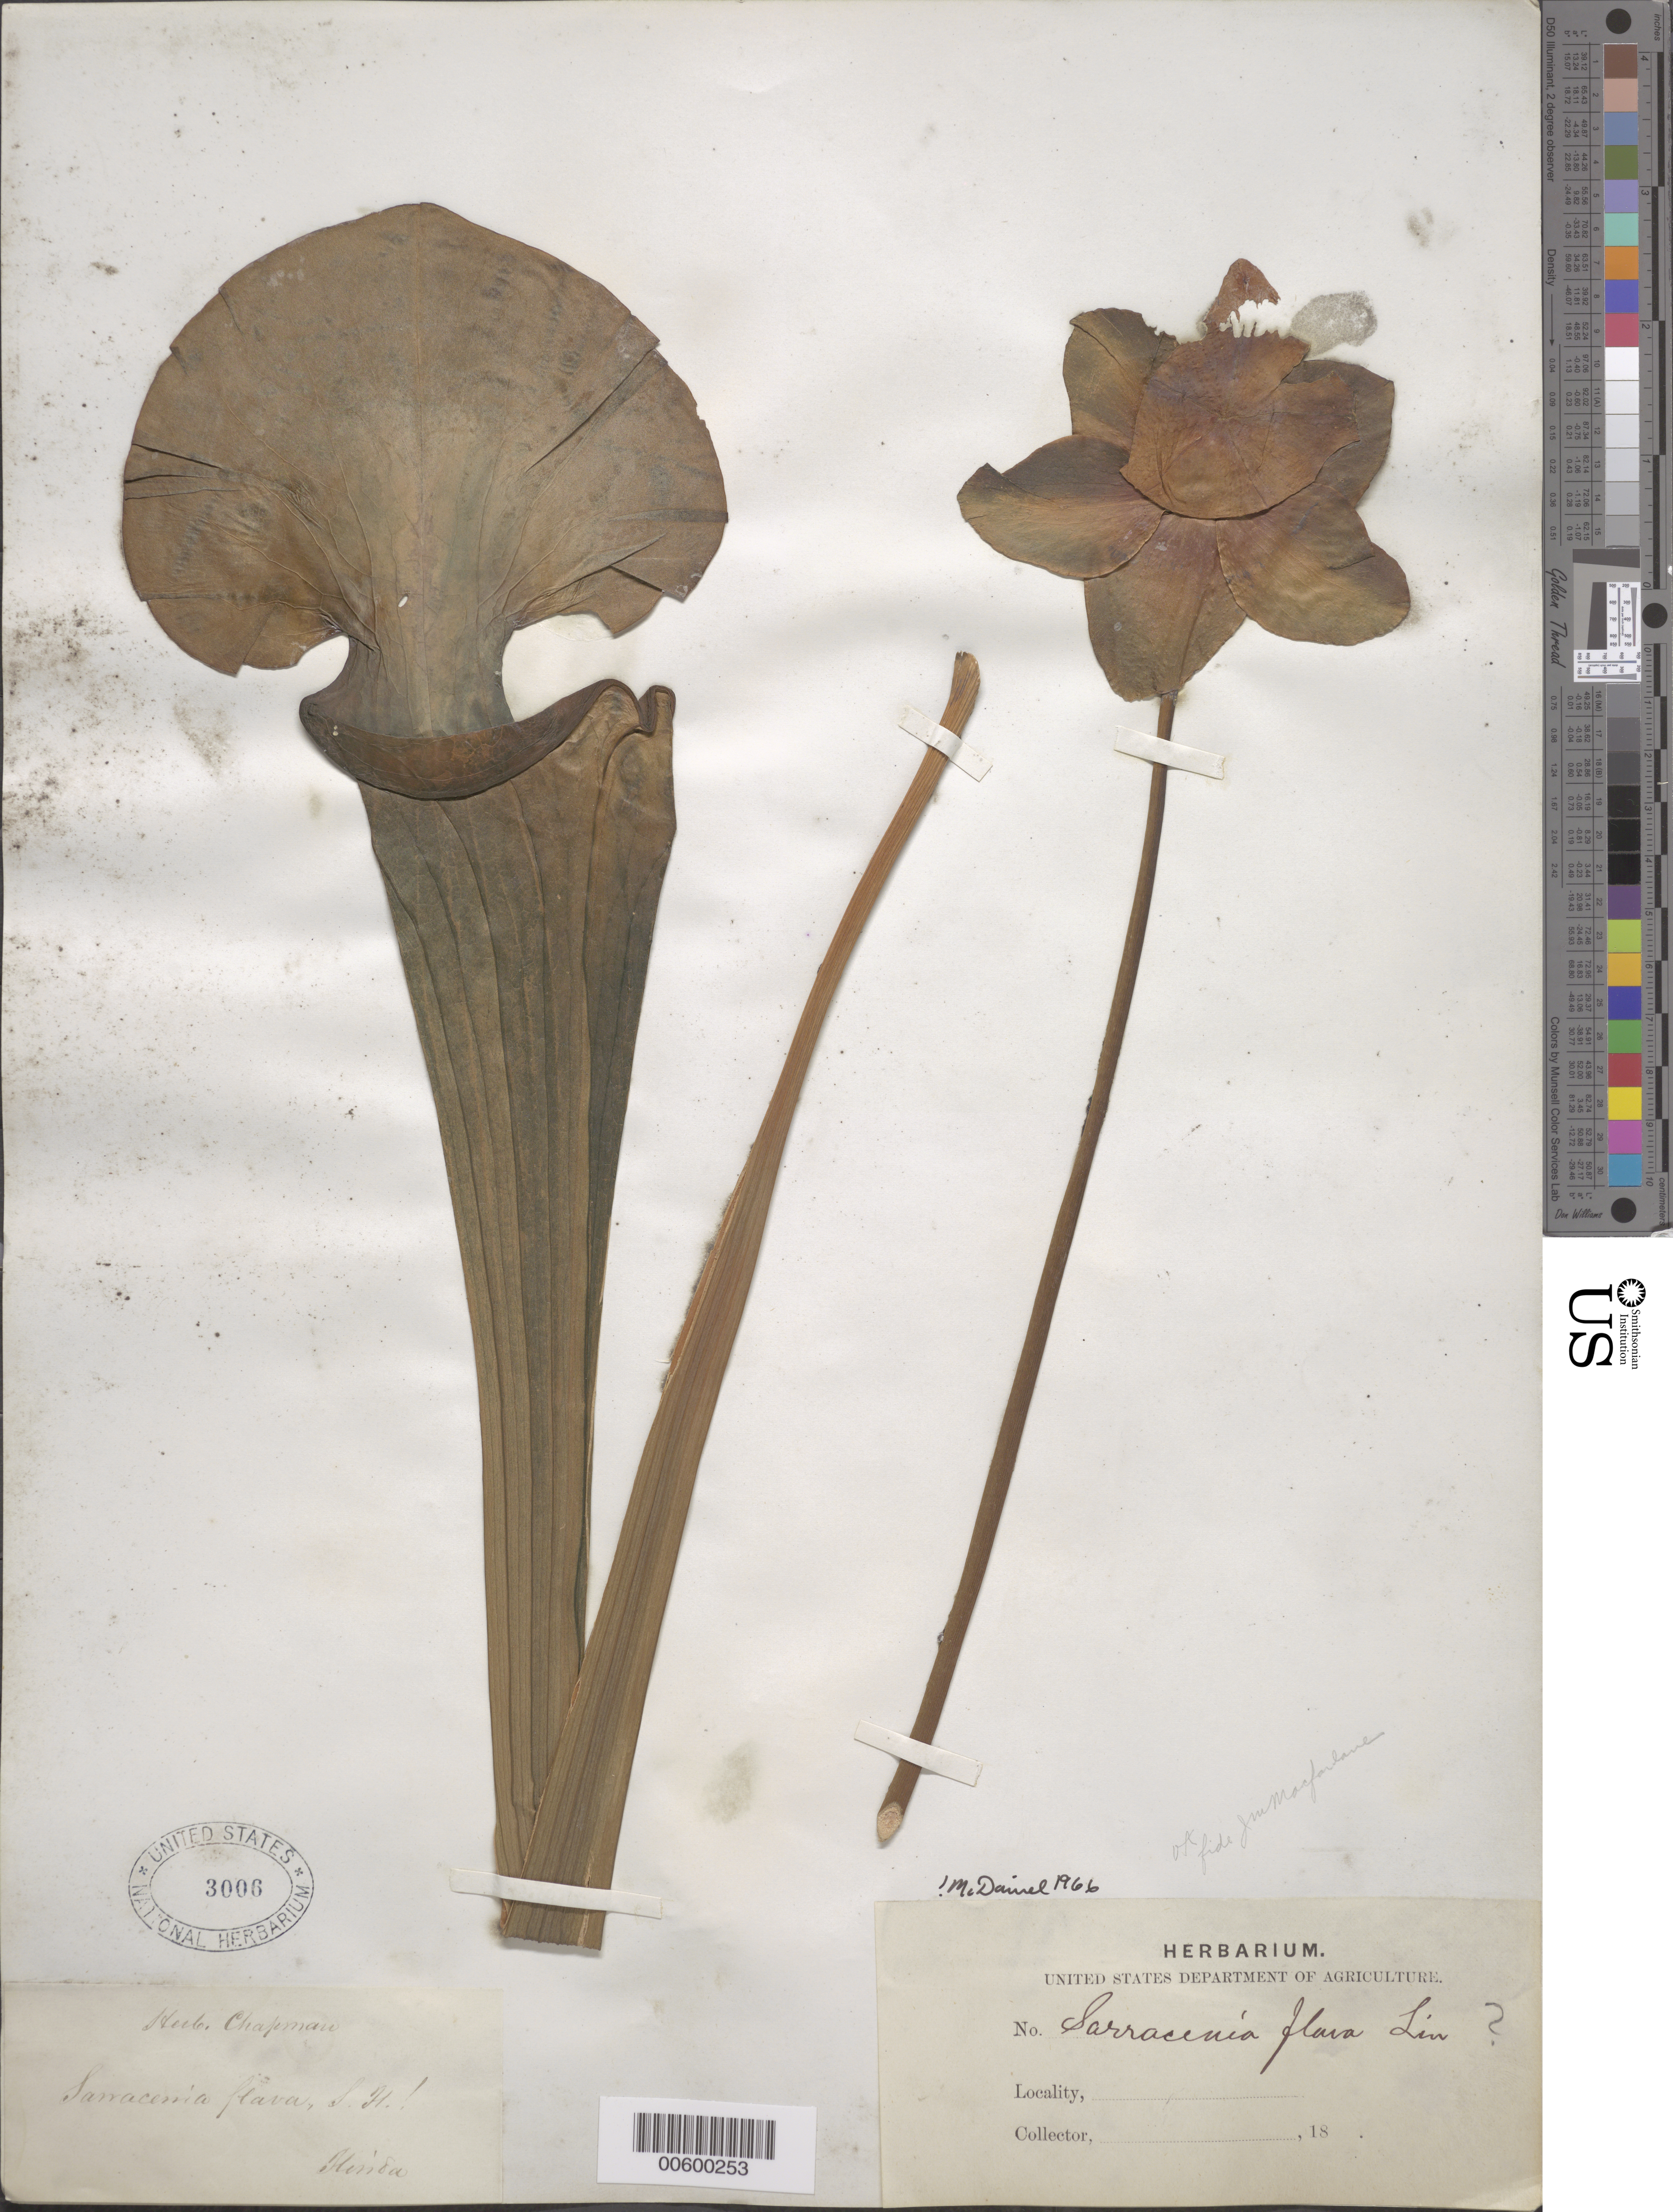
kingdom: Plantae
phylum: Tracheophyta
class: Magnoliopsida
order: Ericales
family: Sarraceniaceae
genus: Sarracenia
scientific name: Sarracenia flava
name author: L.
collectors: A. W. Chapman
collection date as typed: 18--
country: United States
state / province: Florida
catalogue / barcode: US 3006